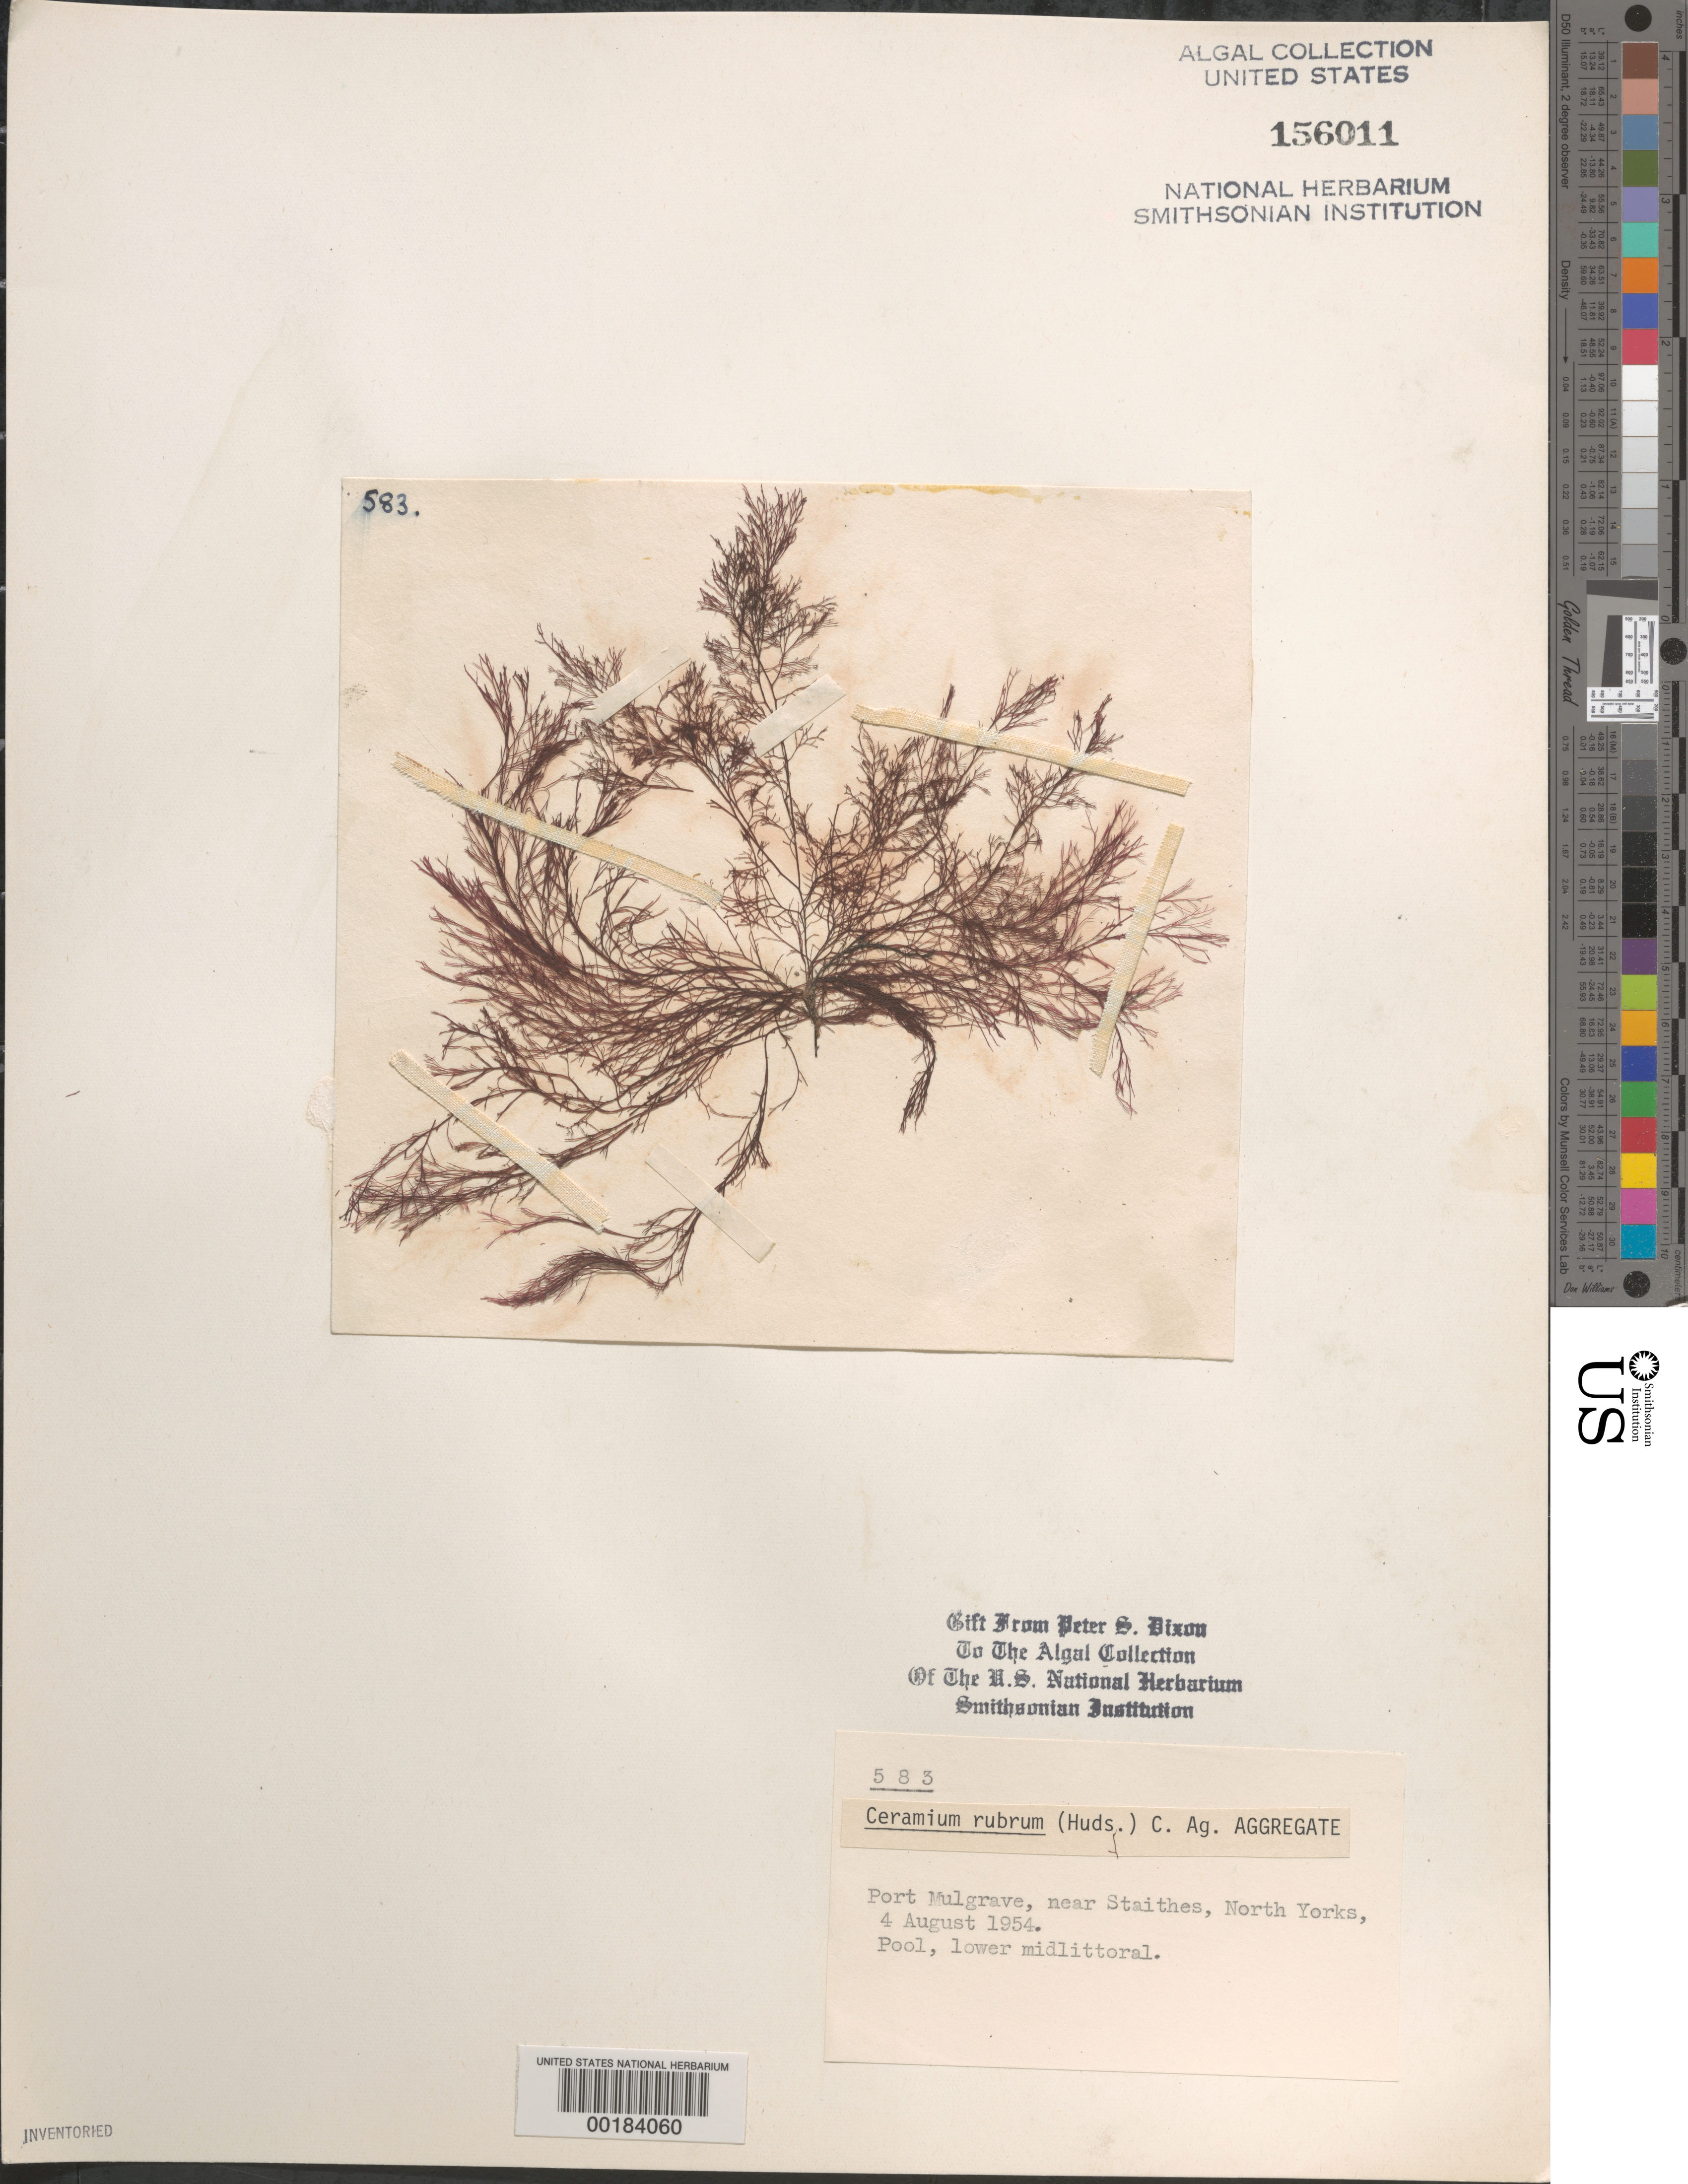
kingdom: Plantae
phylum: Rhodophyta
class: Florideophyceae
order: Ceramiales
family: Ceramiaceae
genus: Ceramium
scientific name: Ceramium rubrum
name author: C. Agardh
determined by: Dixon, P. S.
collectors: P. S. Dixon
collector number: PSD 583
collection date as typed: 04 Aug 1954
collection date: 1954-08-04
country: United Kingdom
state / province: England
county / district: North Yorkshire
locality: Port Mulgrave, near Staithes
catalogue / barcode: US 156011